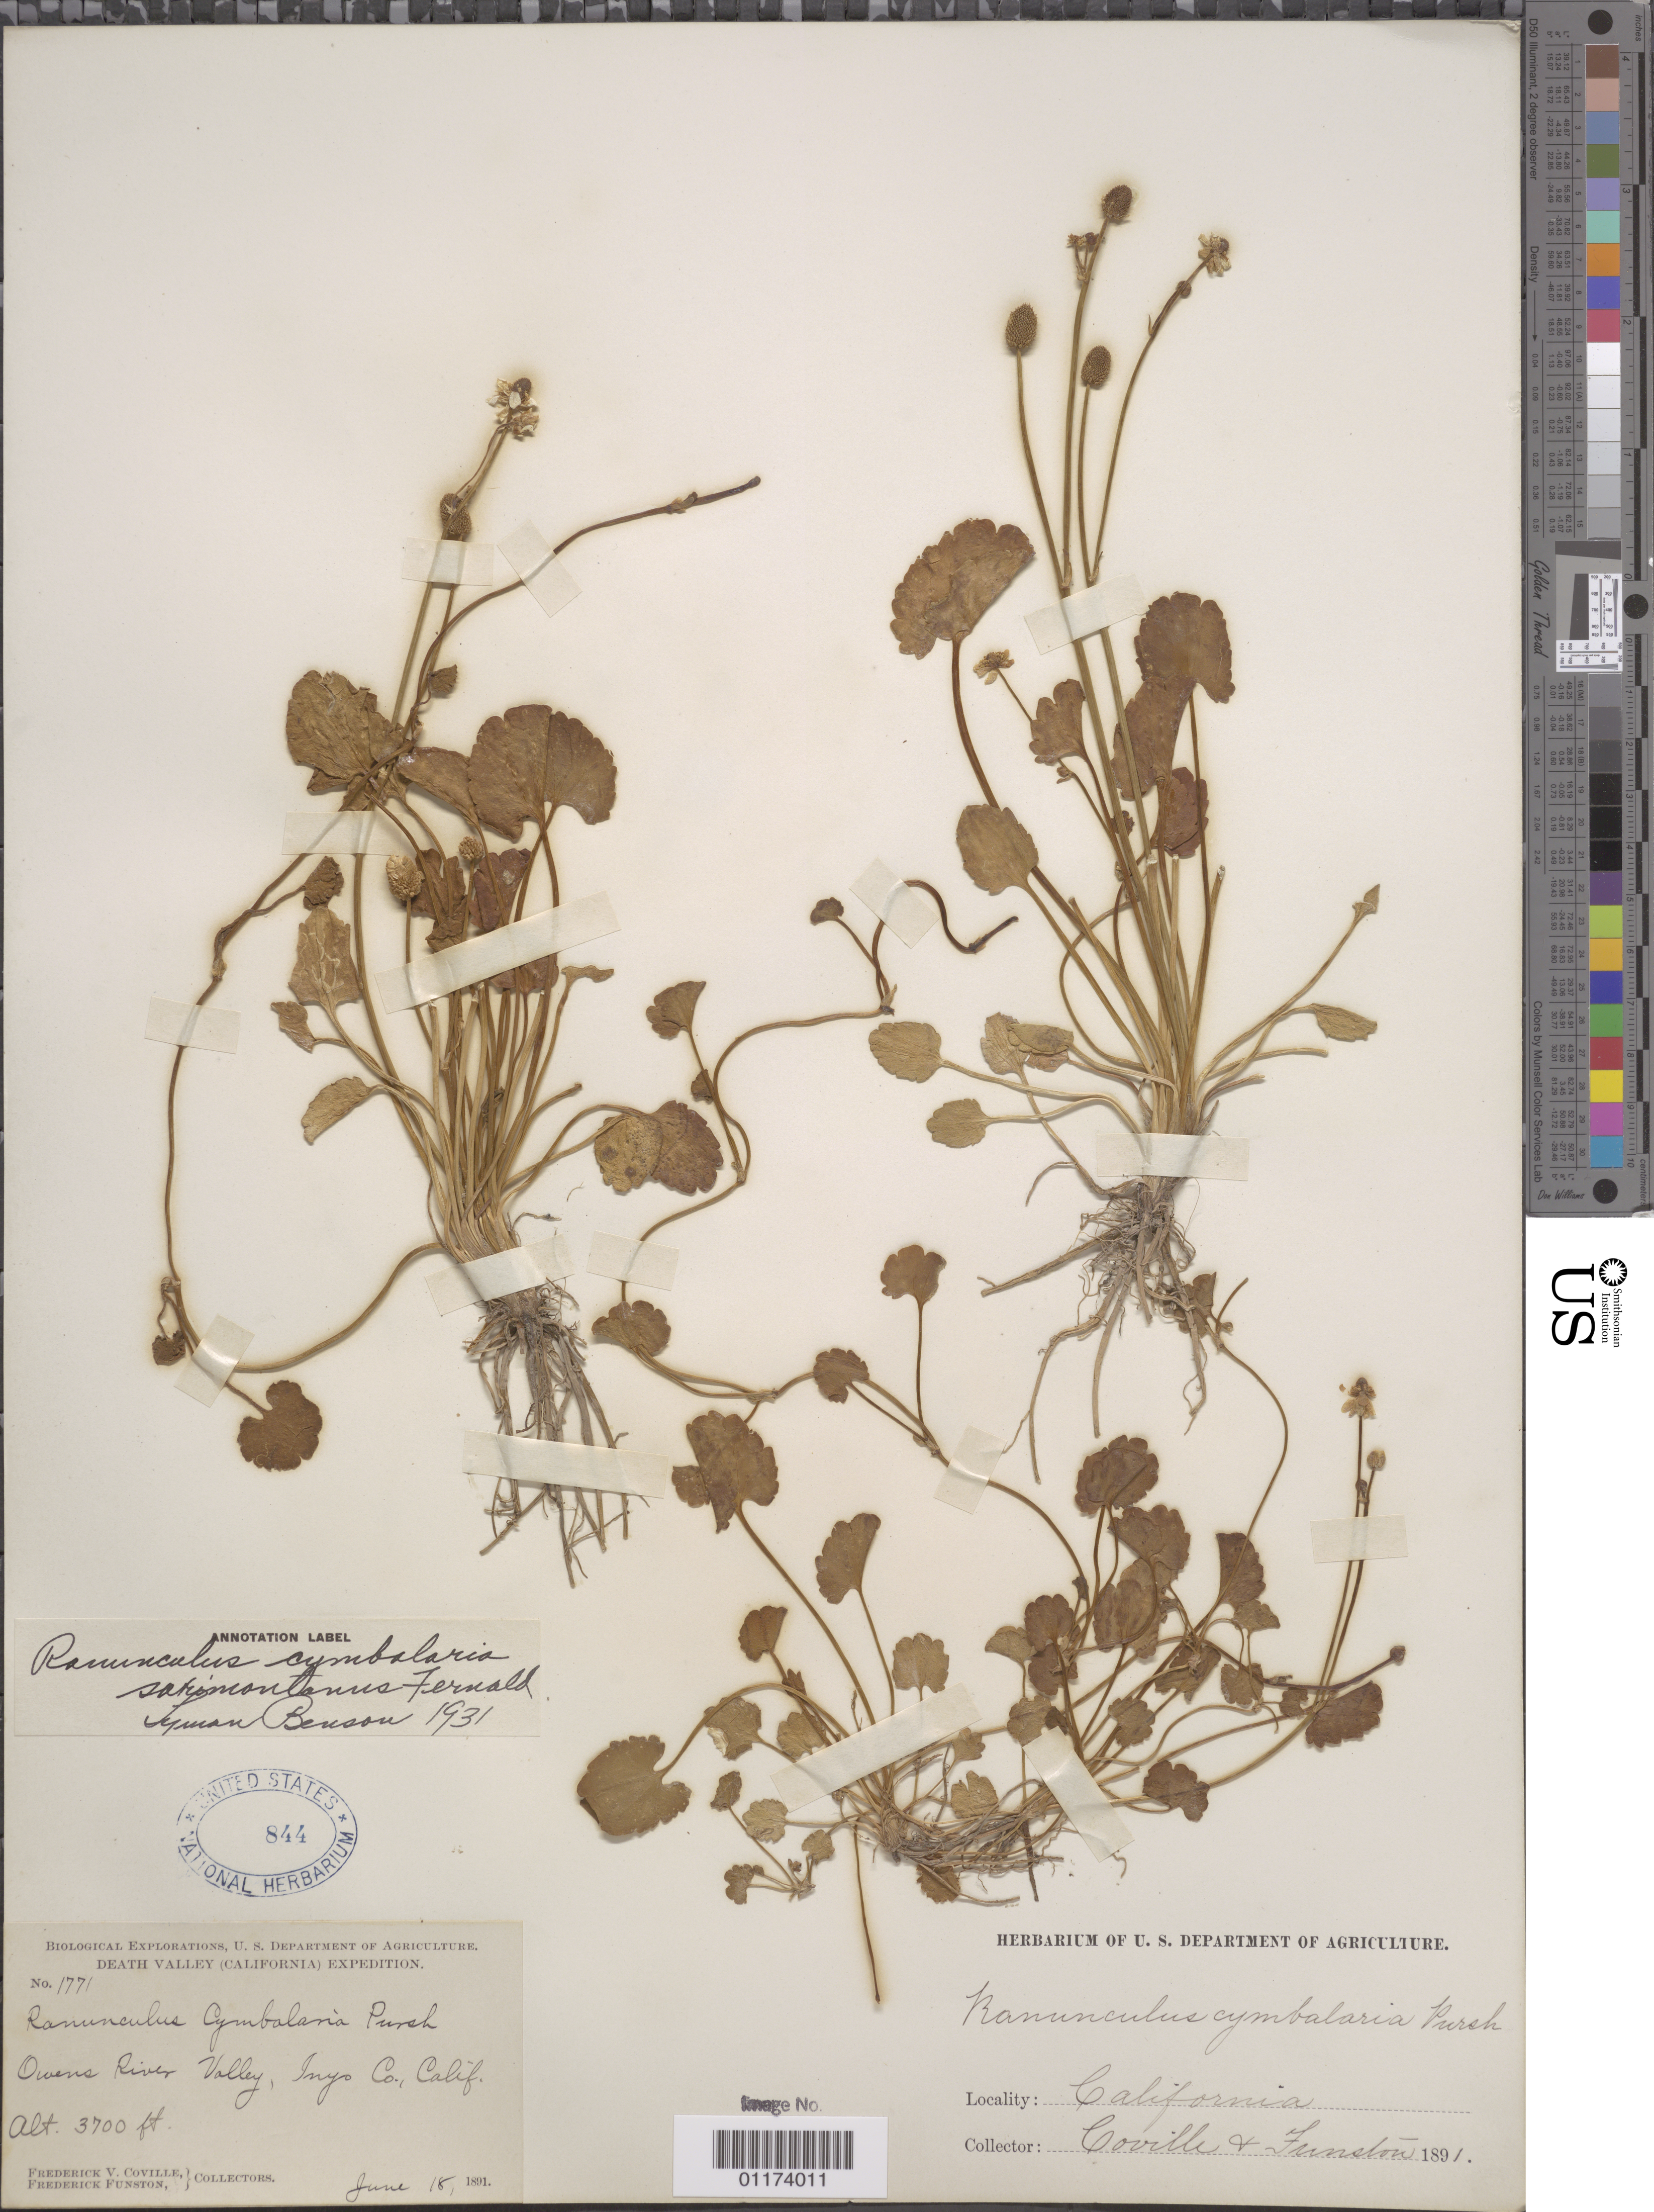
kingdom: Plantae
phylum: Tracheophyta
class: Magnoliopsida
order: Ranunculales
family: Ranunculaceae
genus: Halerpestes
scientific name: Halerpestes cymbalaria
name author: (Pursh) Greene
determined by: Strong, M. T., (US), Smithsonian Institution - National Museum of Natural History (UNITED STATES)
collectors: F. V. Coville & F. Funston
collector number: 1771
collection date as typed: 18 Jun 1891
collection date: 1891-06-18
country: United States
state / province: California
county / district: Inyo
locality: Owens River Valley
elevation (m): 1128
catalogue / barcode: US 844